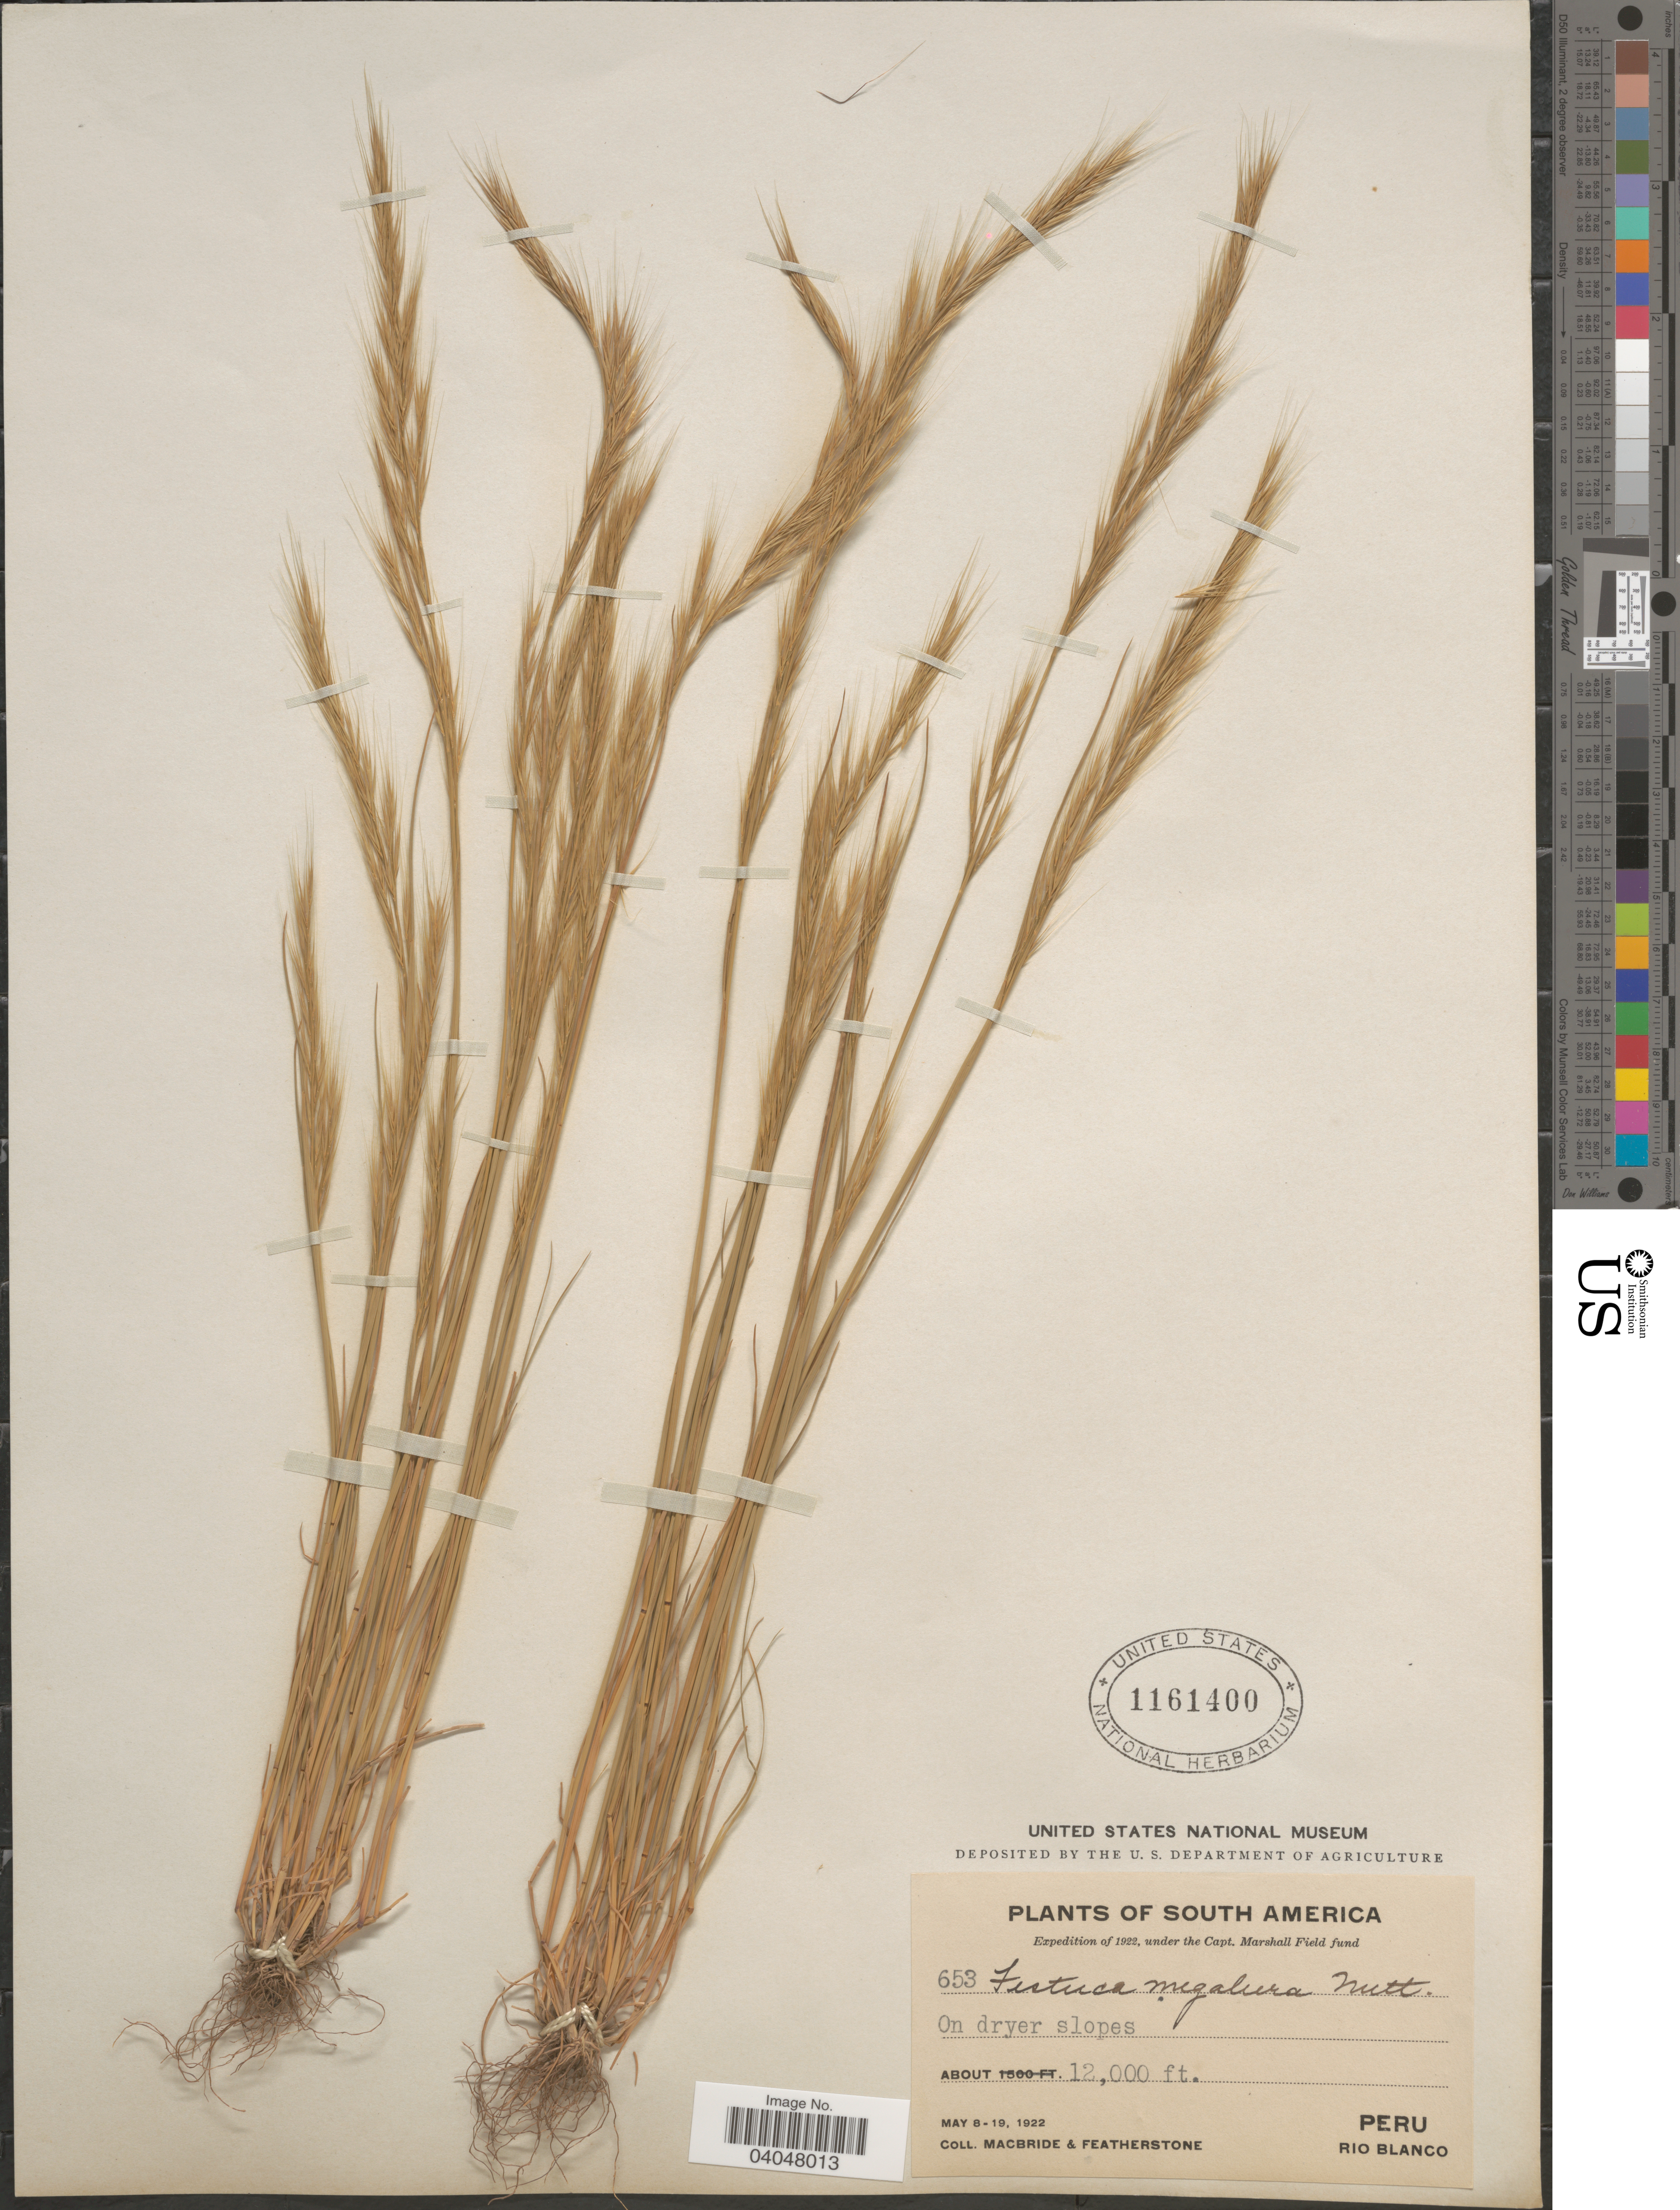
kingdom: Plantae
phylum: Tracheophyta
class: Liliopsida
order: Poales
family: Poaceae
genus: Festuca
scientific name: Festuca megalura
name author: Nutt.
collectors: Macbride, -- & -. Featherstone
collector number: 653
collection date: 1922-05-08/1922-05-19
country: Peru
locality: Rio Blanco.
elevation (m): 3658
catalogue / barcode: US 1161400